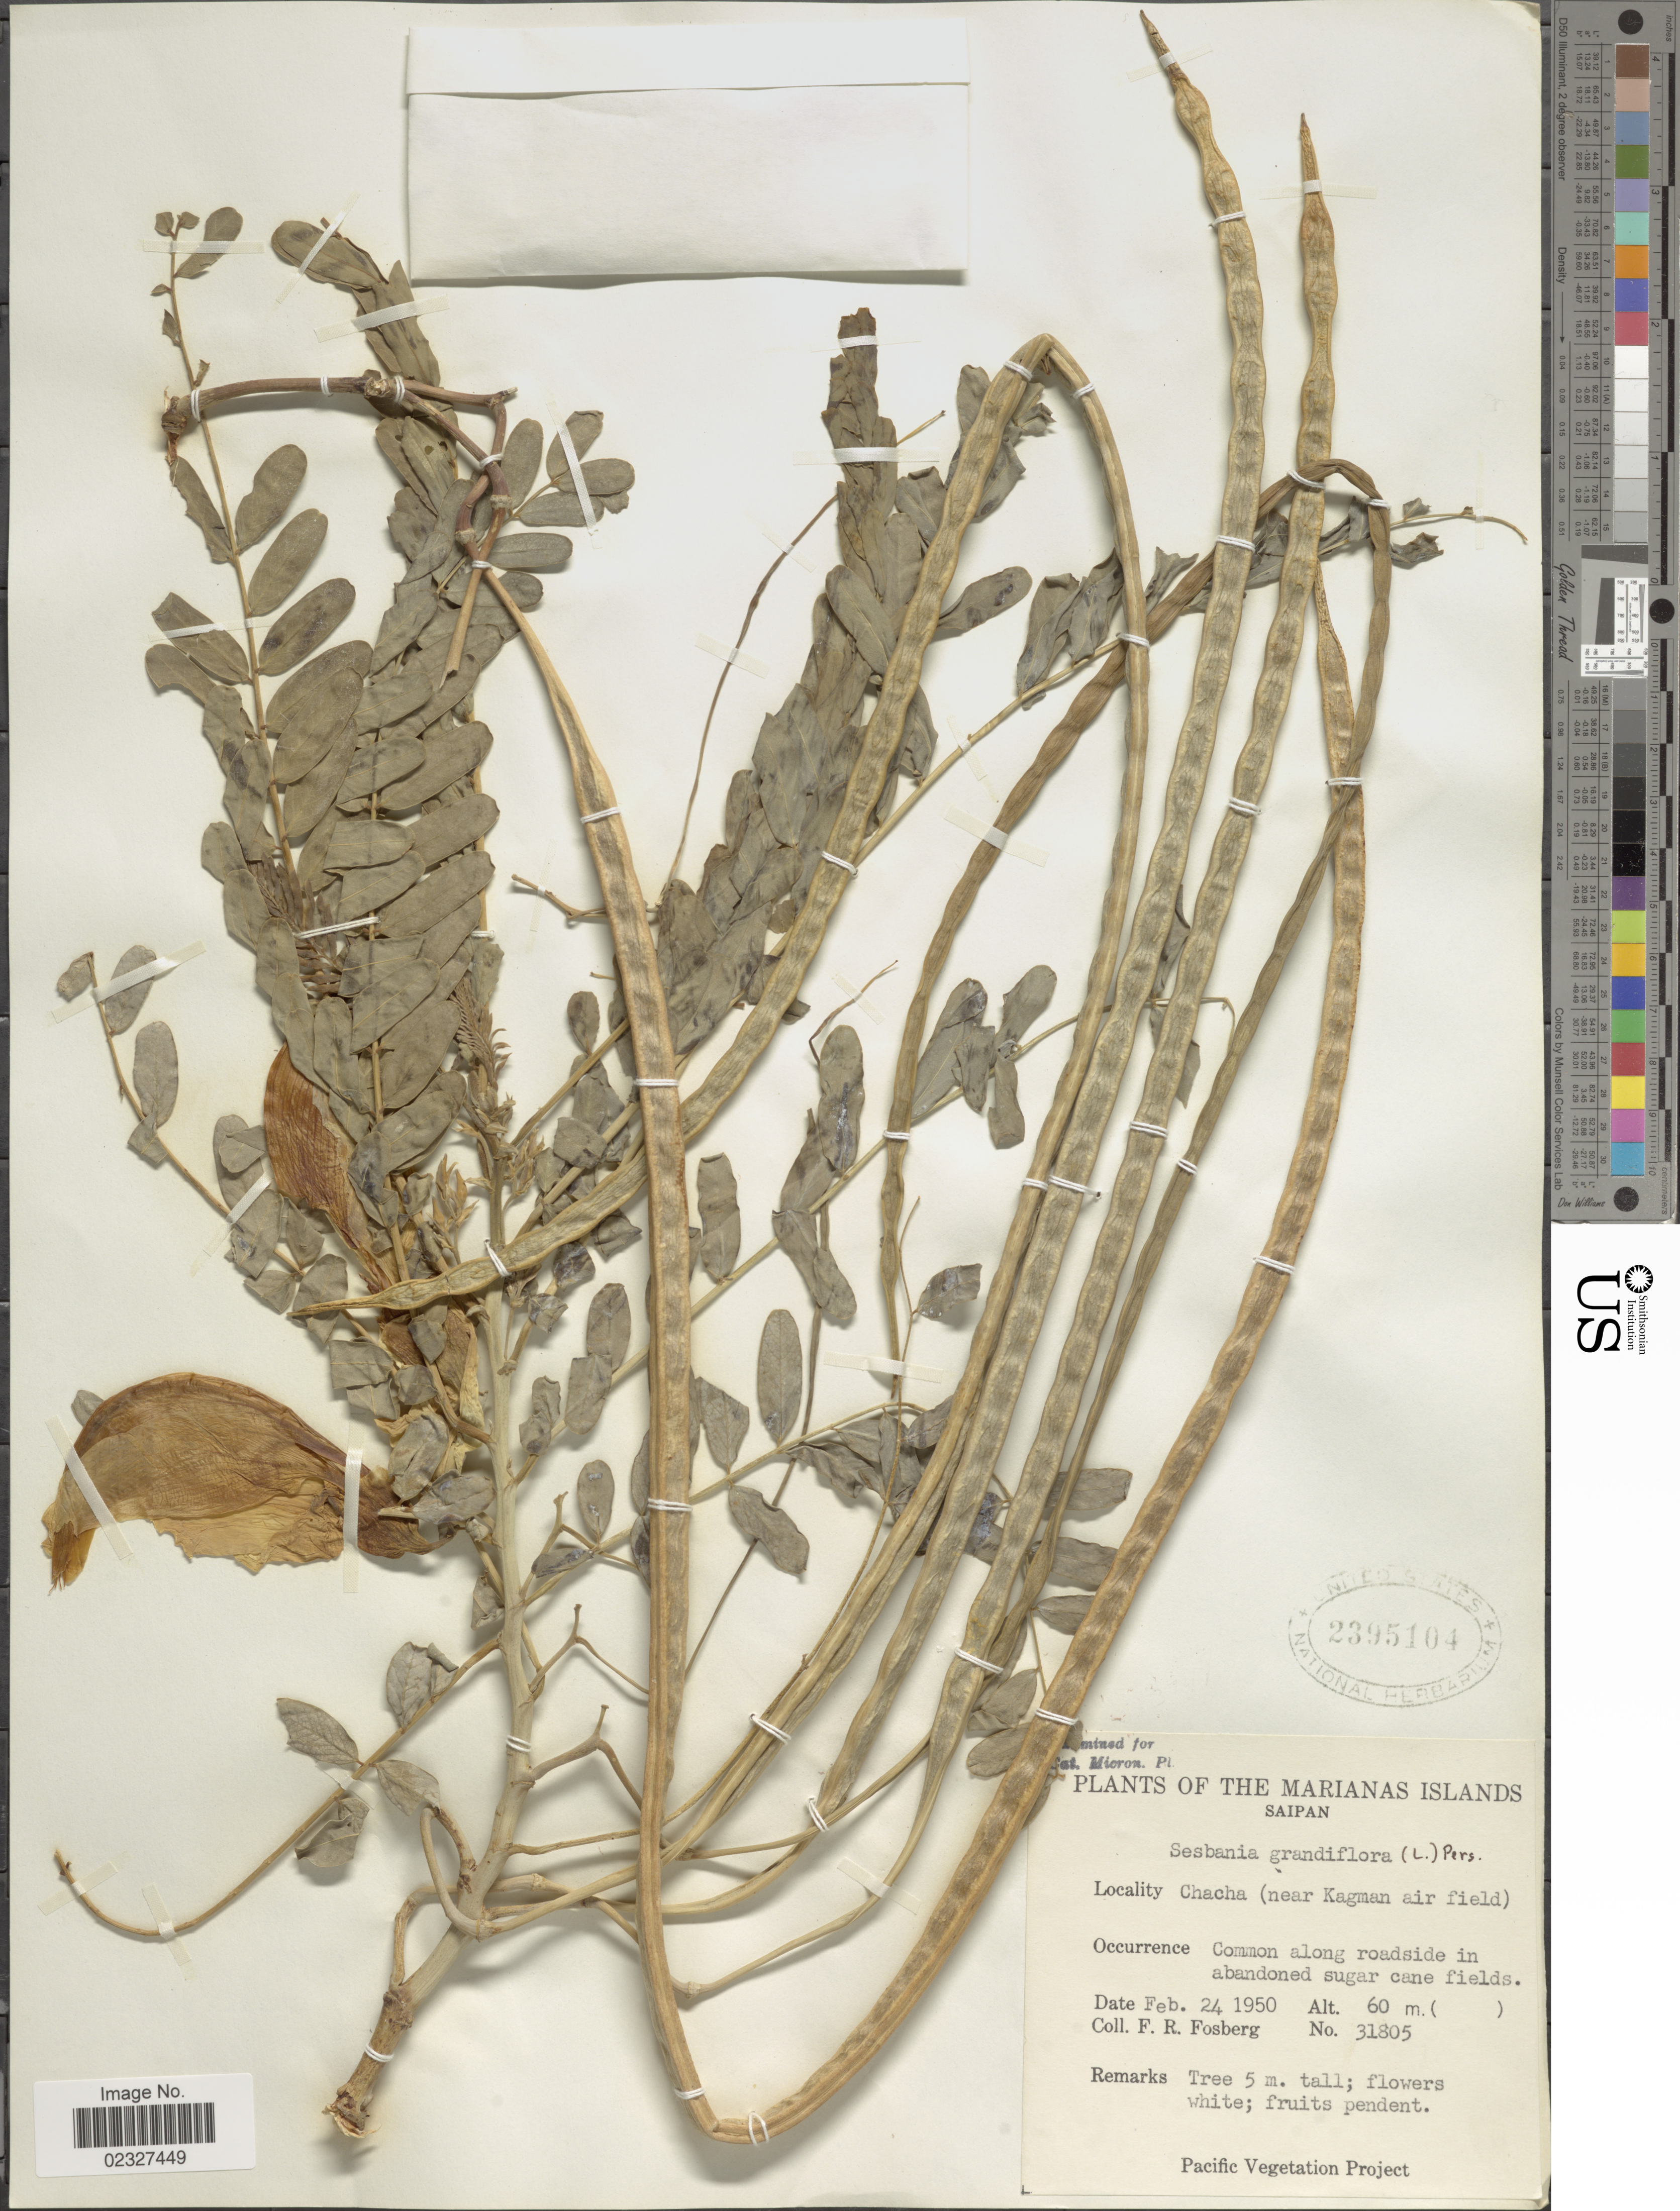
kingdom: Plantae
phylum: Tracheophyta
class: Magnoliopsida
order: Fabales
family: Fabaceae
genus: Sesbania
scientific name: Sesbania grandiflora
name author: (L.) Poir.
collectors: F. R. Fosberg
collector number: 31805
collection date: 1950-02-24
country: Northern Mariana Islands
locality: The Marianas Islands, Saipan, Chacha (near Kagman air field), common along roadside in abandoned suger cane fields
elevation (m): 60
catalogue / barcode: US 2395104